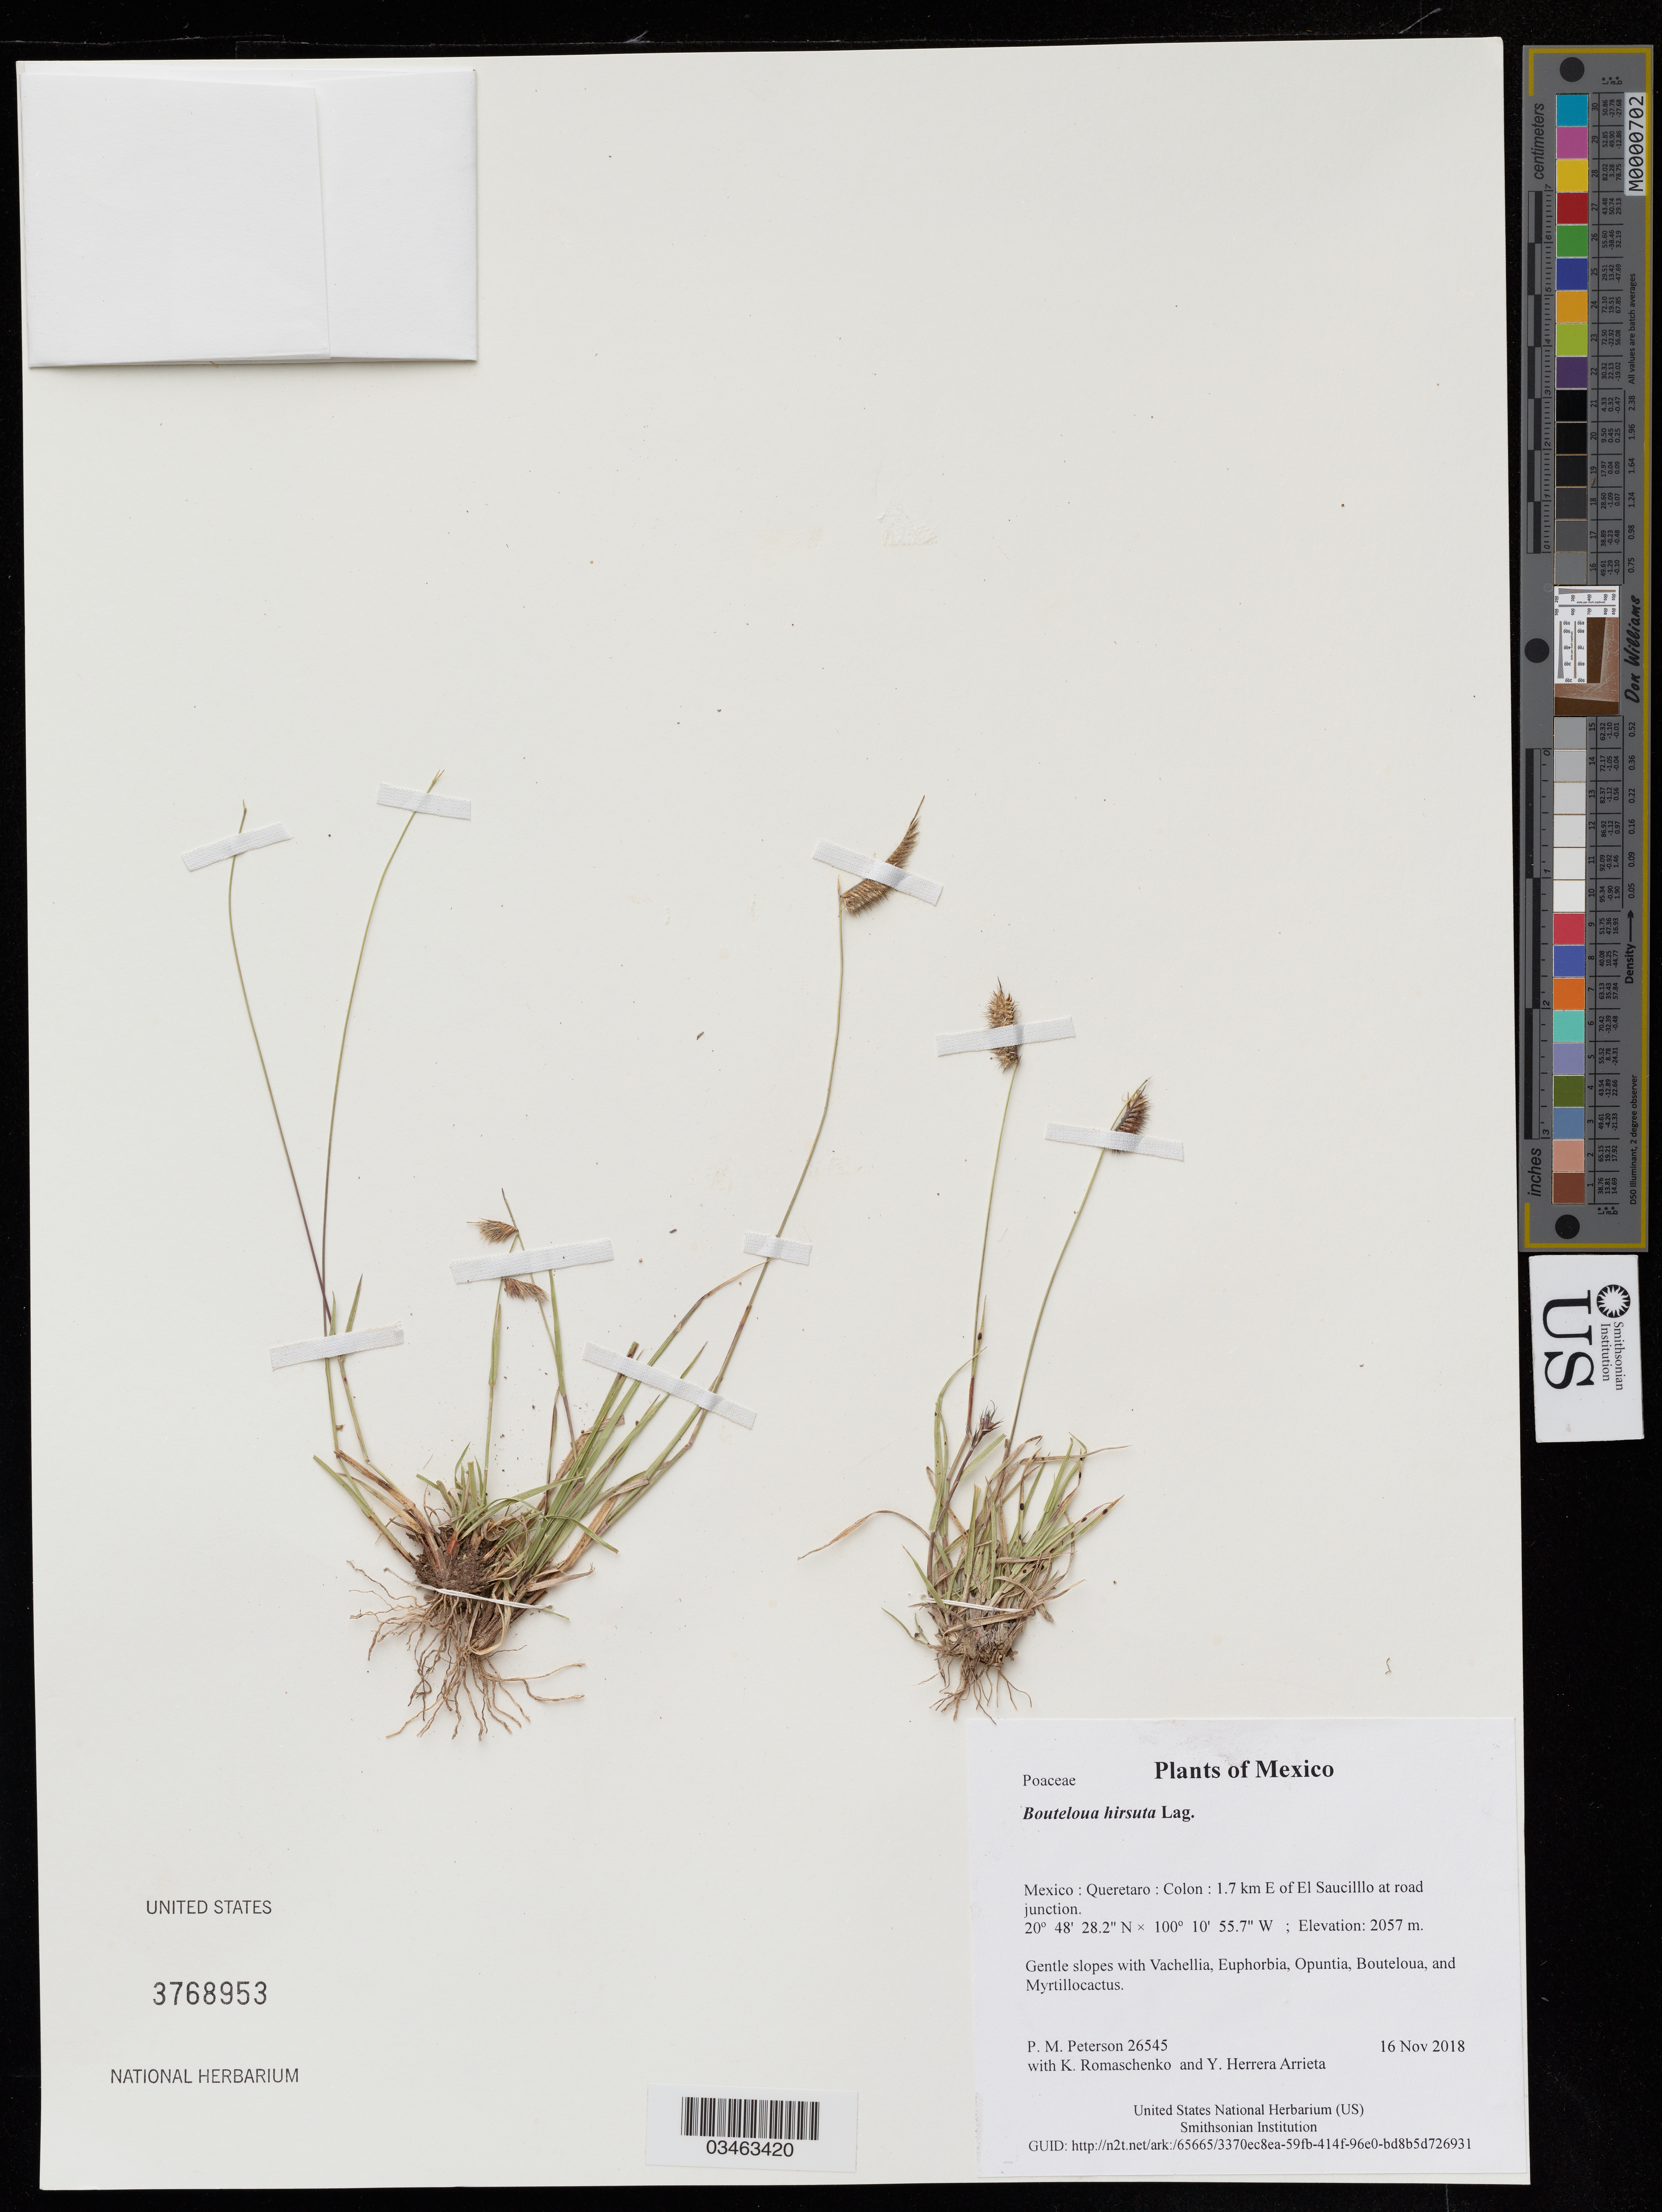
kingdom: Plantae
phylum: Tracheophyta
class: Liliopsida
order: Poales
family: Poaceae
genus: Bouteloua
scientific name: Bouteloua hirsuta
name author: Lag.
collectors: P. M. Peterson, K. Romaschenko & Y. Herrera Arrieta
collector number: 26545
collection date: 2018-11-16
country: Mexico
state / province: Queretaro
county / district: Colon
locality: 1.7 km E of El Saucilllo at road junction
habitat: Gentle slopes with Vachellia, Euphorbia, Opuntia, Bouteloua, and Myrtillocactus.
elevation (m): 2057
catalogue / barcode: US 3768953